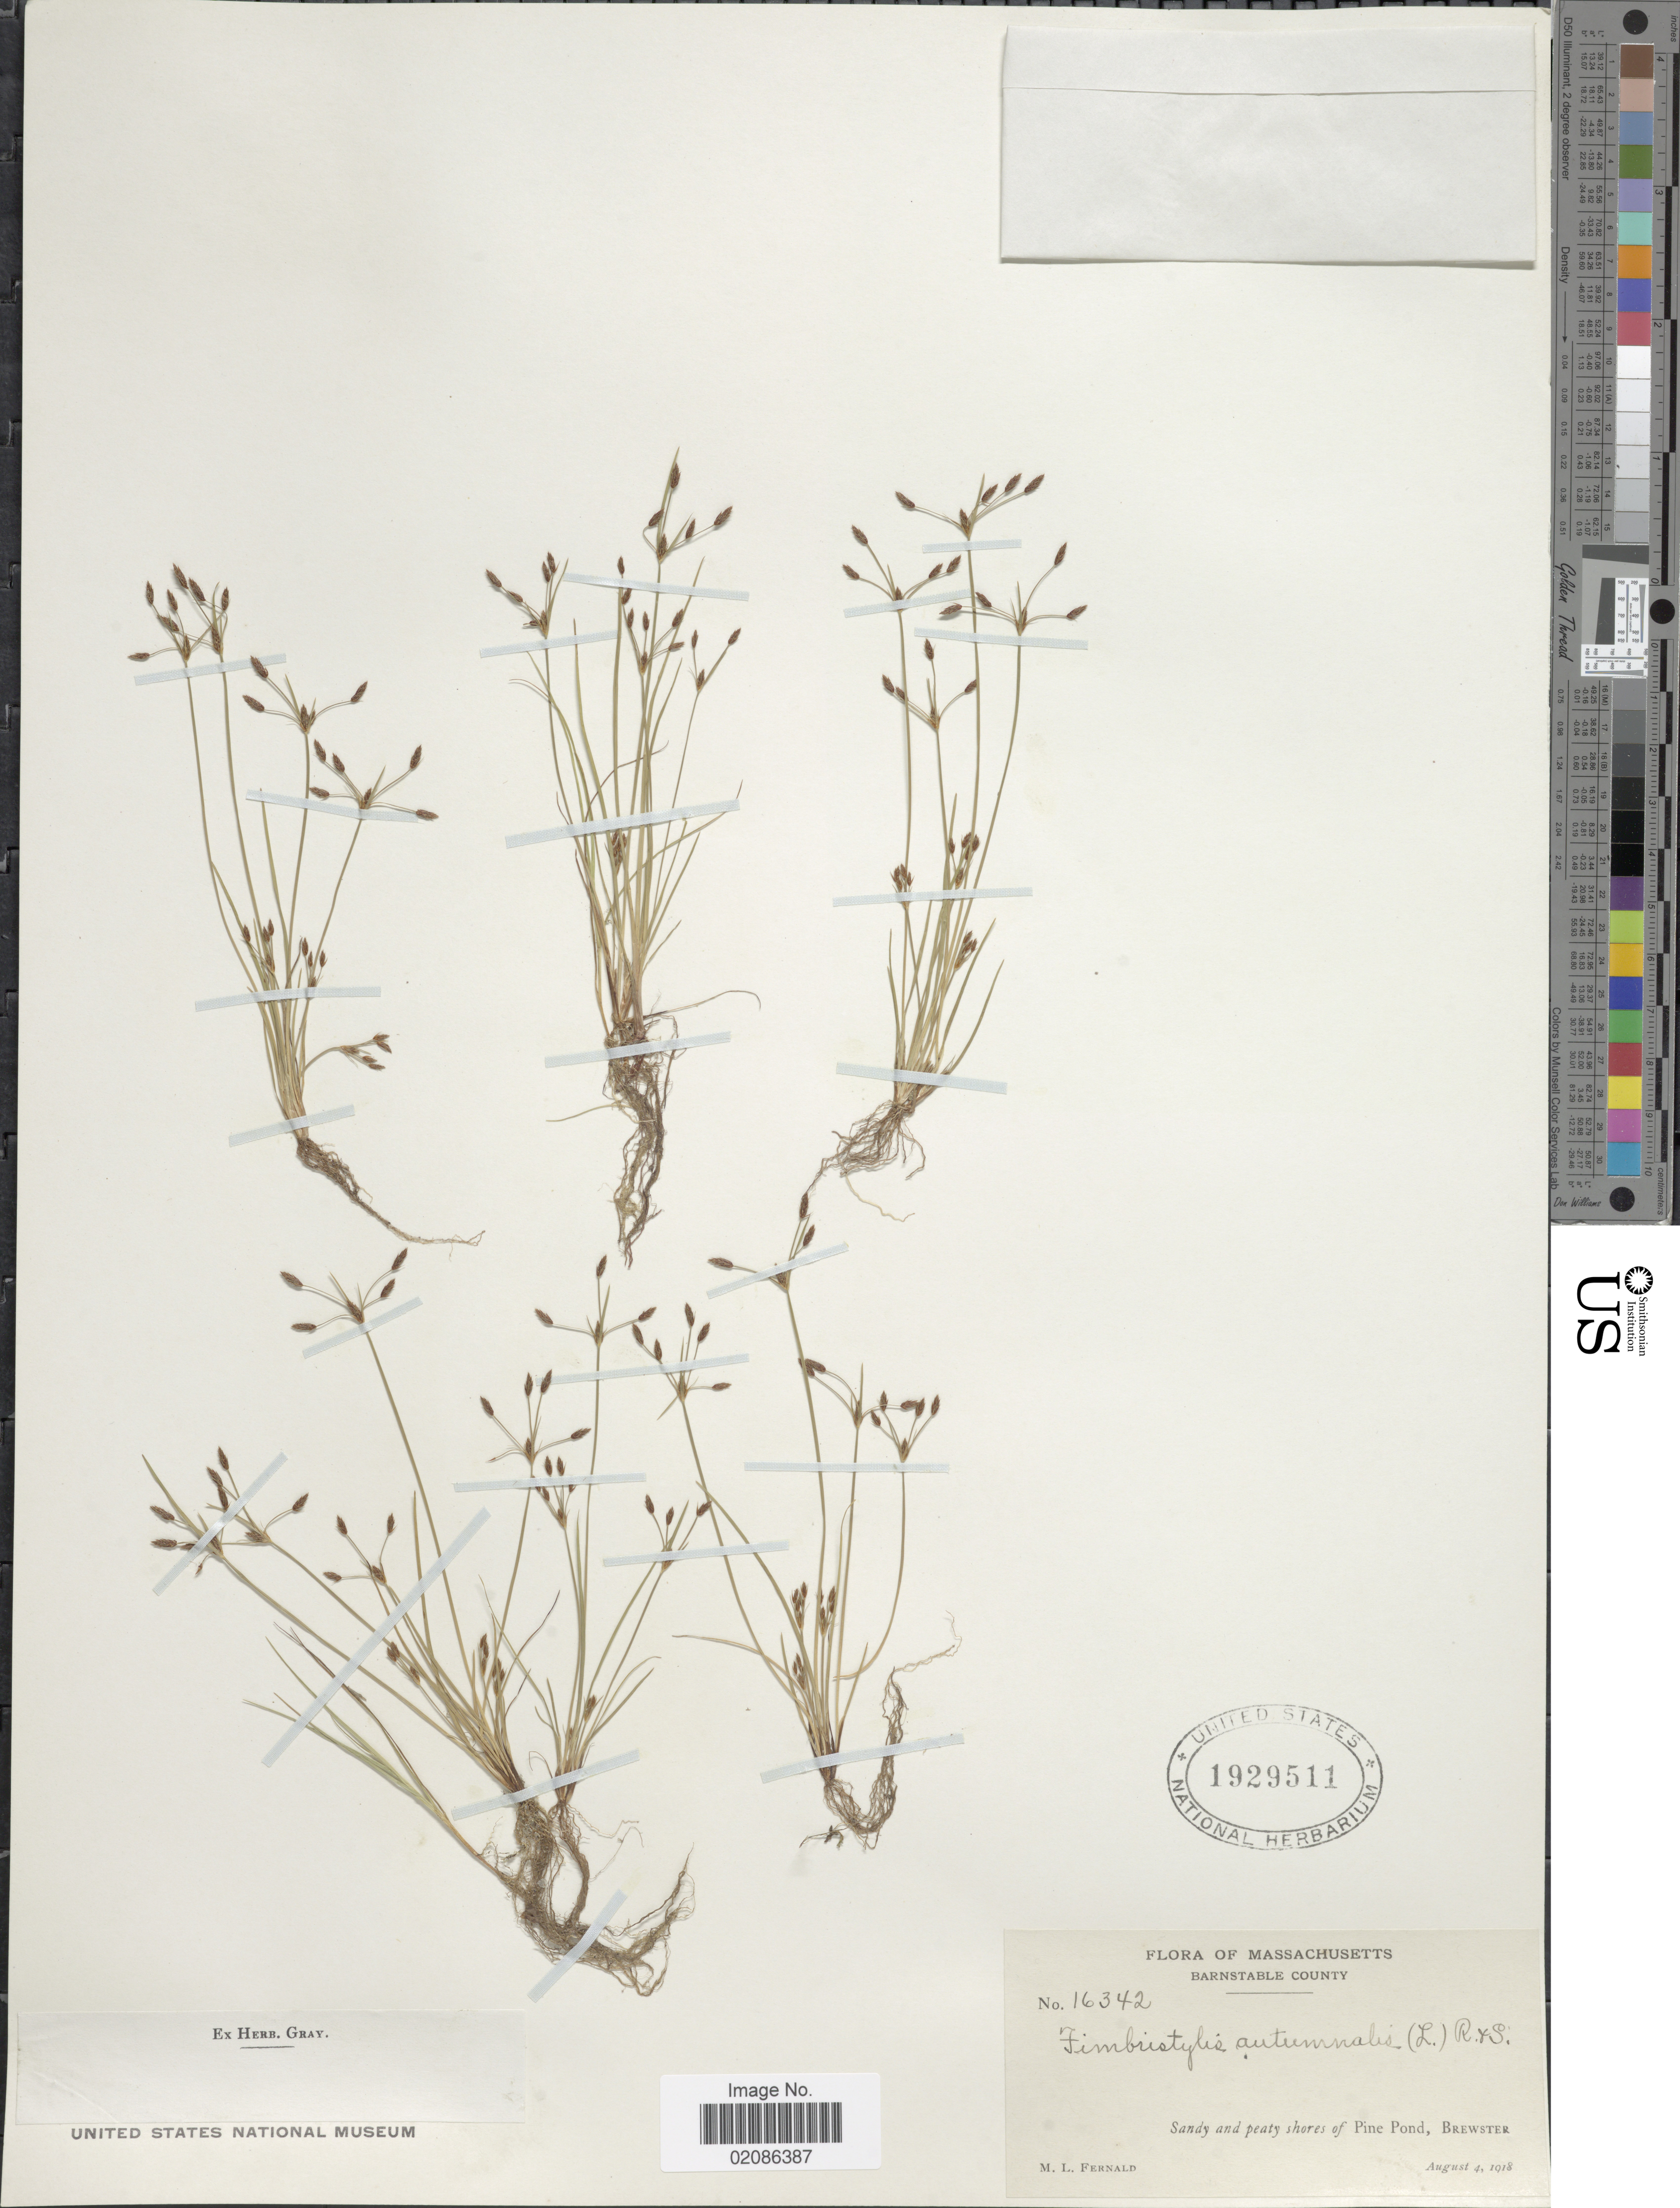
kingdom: Plantae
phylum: Tracheophyta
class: Liliopsida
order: Poales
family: Cyperaceae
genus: Fimbristylis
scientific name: Fimbristylis autumnalis (L.) Roem. & Schult.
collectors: M. L. Fernald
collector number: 16342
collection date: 1918-08-04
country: United States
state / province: Massachusetts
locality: Barnstable County, Sandy and peaty shores of Pine Pond, Brewster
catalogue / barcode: US 1929511